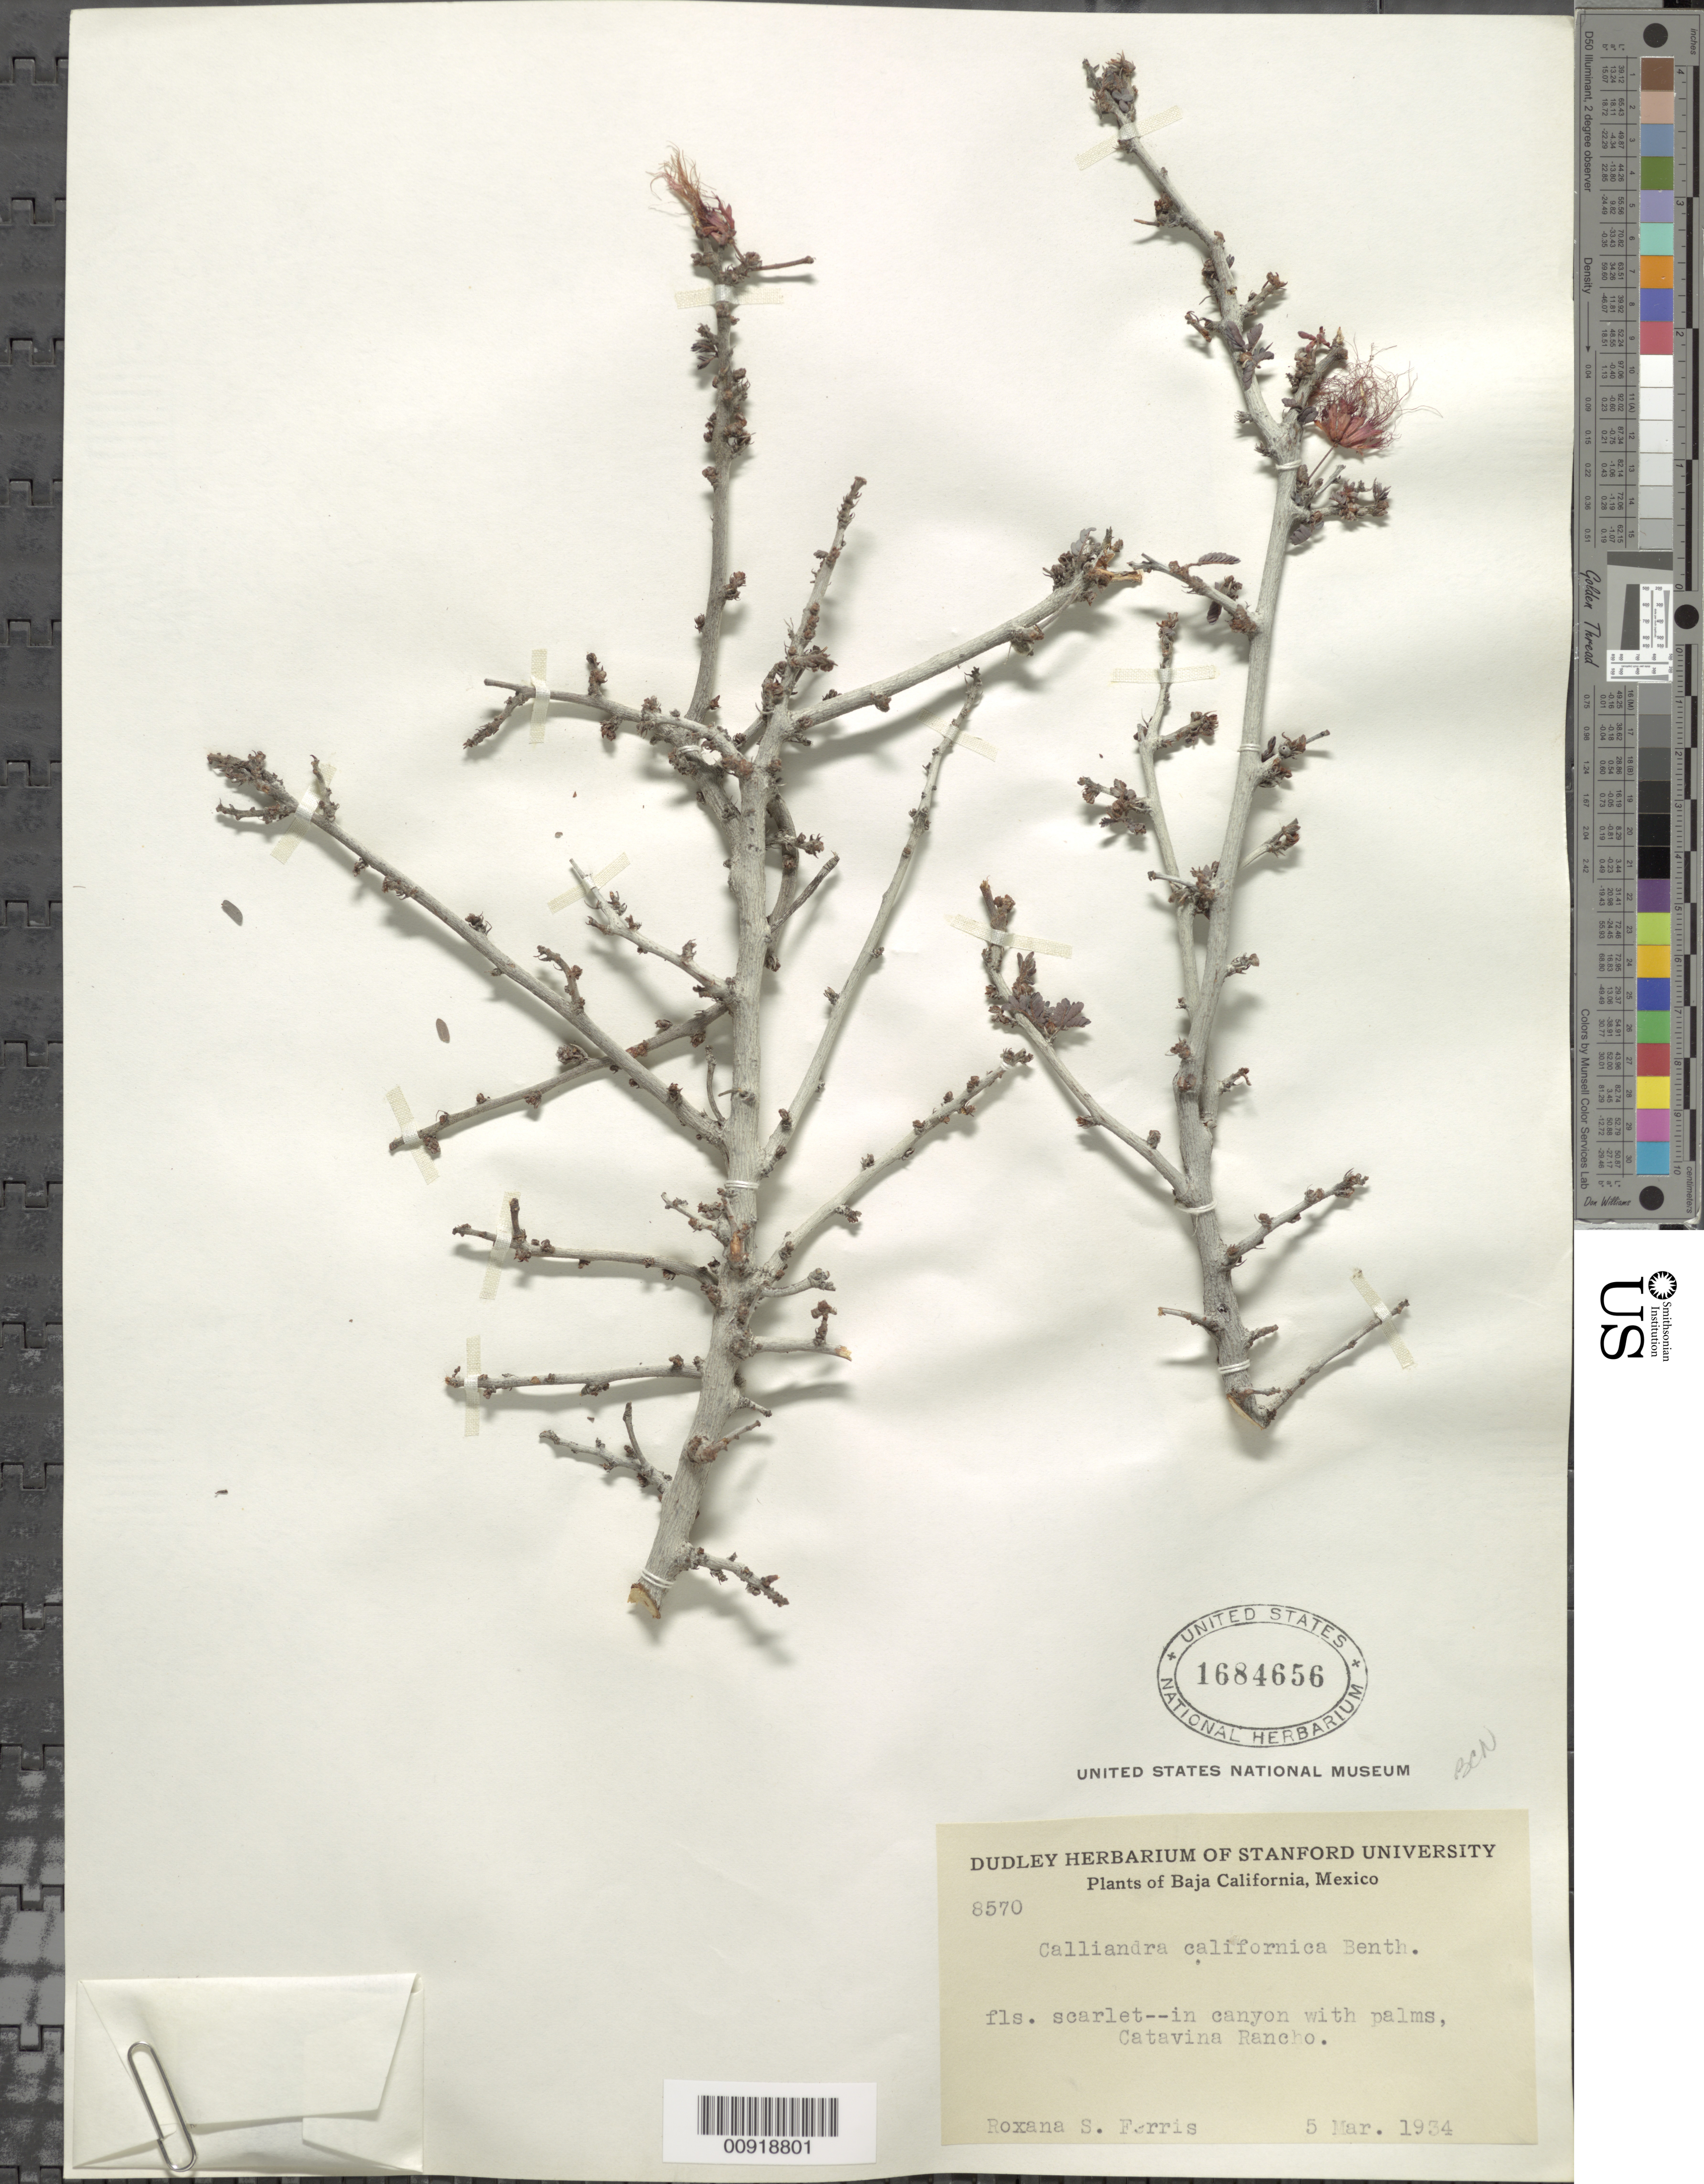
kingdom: Plantae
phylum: Tracheophyta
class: Magnoliopsida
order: Fabales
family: Fabaceae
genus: Calliandra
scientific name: Calliandra californica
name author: Benth.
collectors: R. S. Ferris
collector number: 8570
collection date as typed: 05 Mar 1934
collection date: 1934-03-05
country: Mexico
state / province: Baja California Norte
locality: Catavina Rancho.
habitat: In canyon with palms.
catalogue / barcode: US 1684656